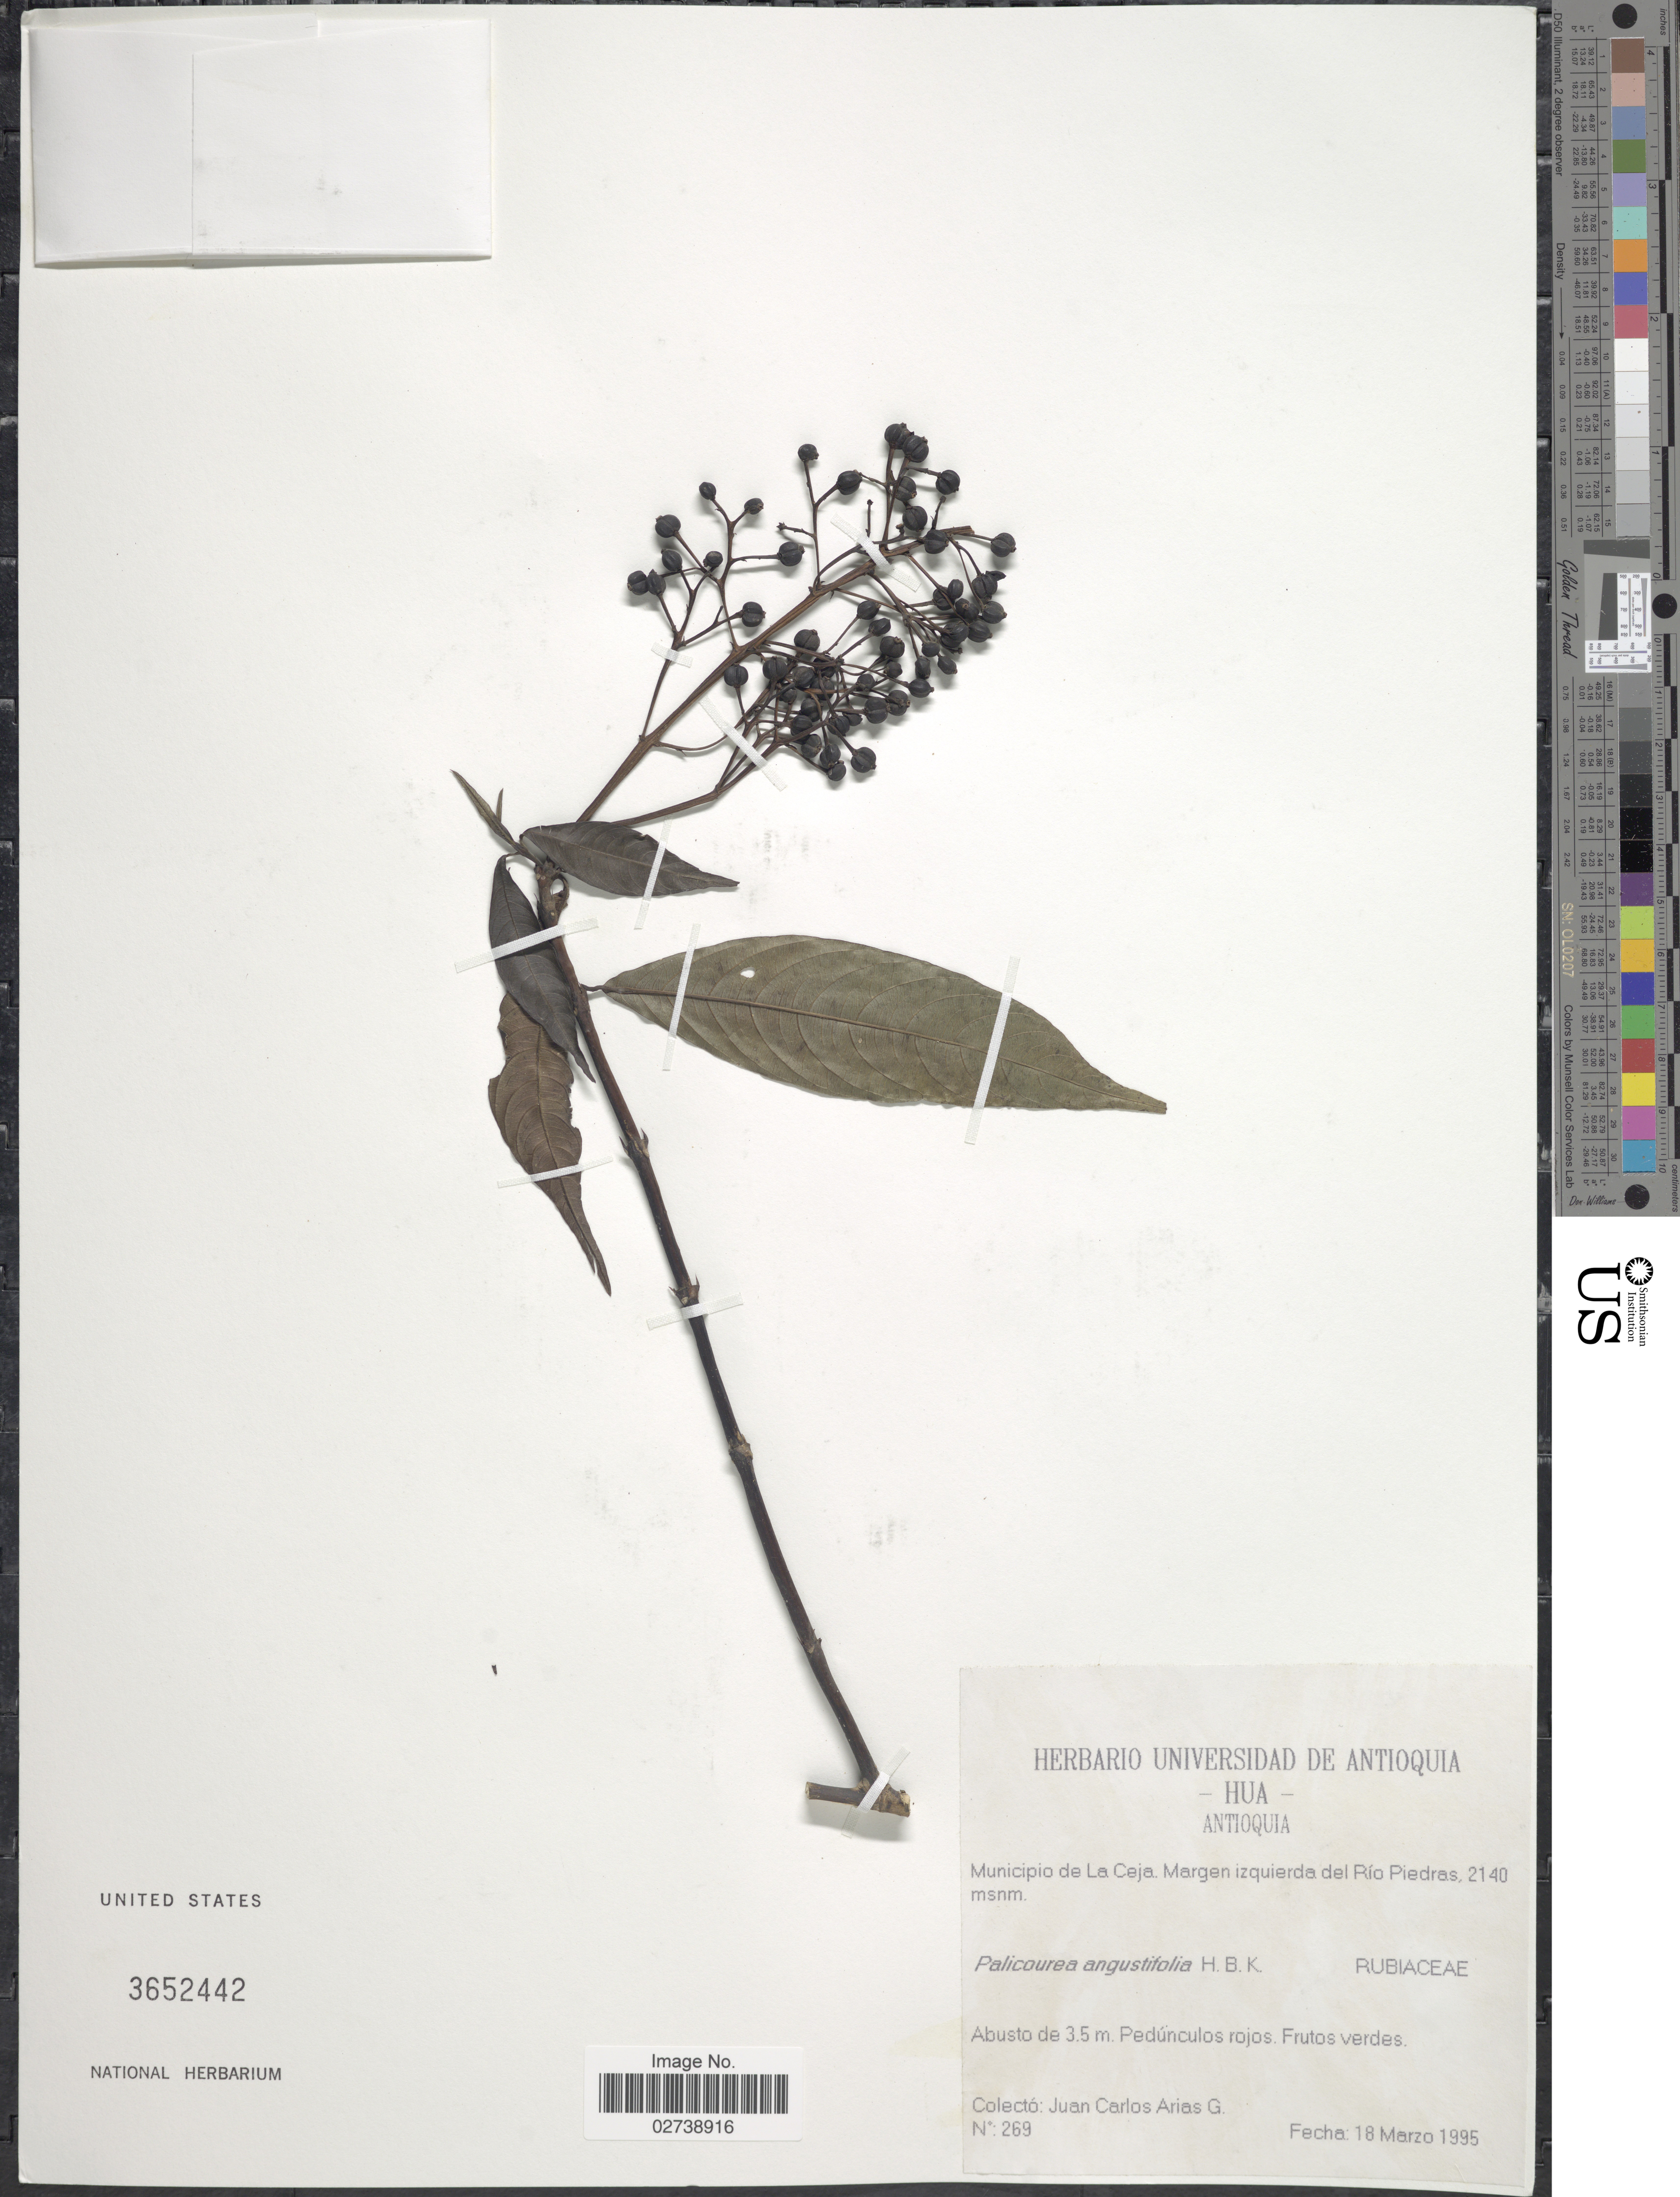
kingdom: Plantae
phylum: Tracheophyta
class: Magnoliopsida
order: Gentianales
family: Rubiaceae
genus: Palicourea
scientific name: Palicourea angustifolia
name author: Kunth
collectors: J. Arias G.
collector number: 269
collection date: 1995-03-18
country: Colombia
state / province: Antioquia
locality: Municipio de La Ceja. Margen izquierda del Rio Piedras.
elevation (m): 2140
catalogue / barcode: US 3652442